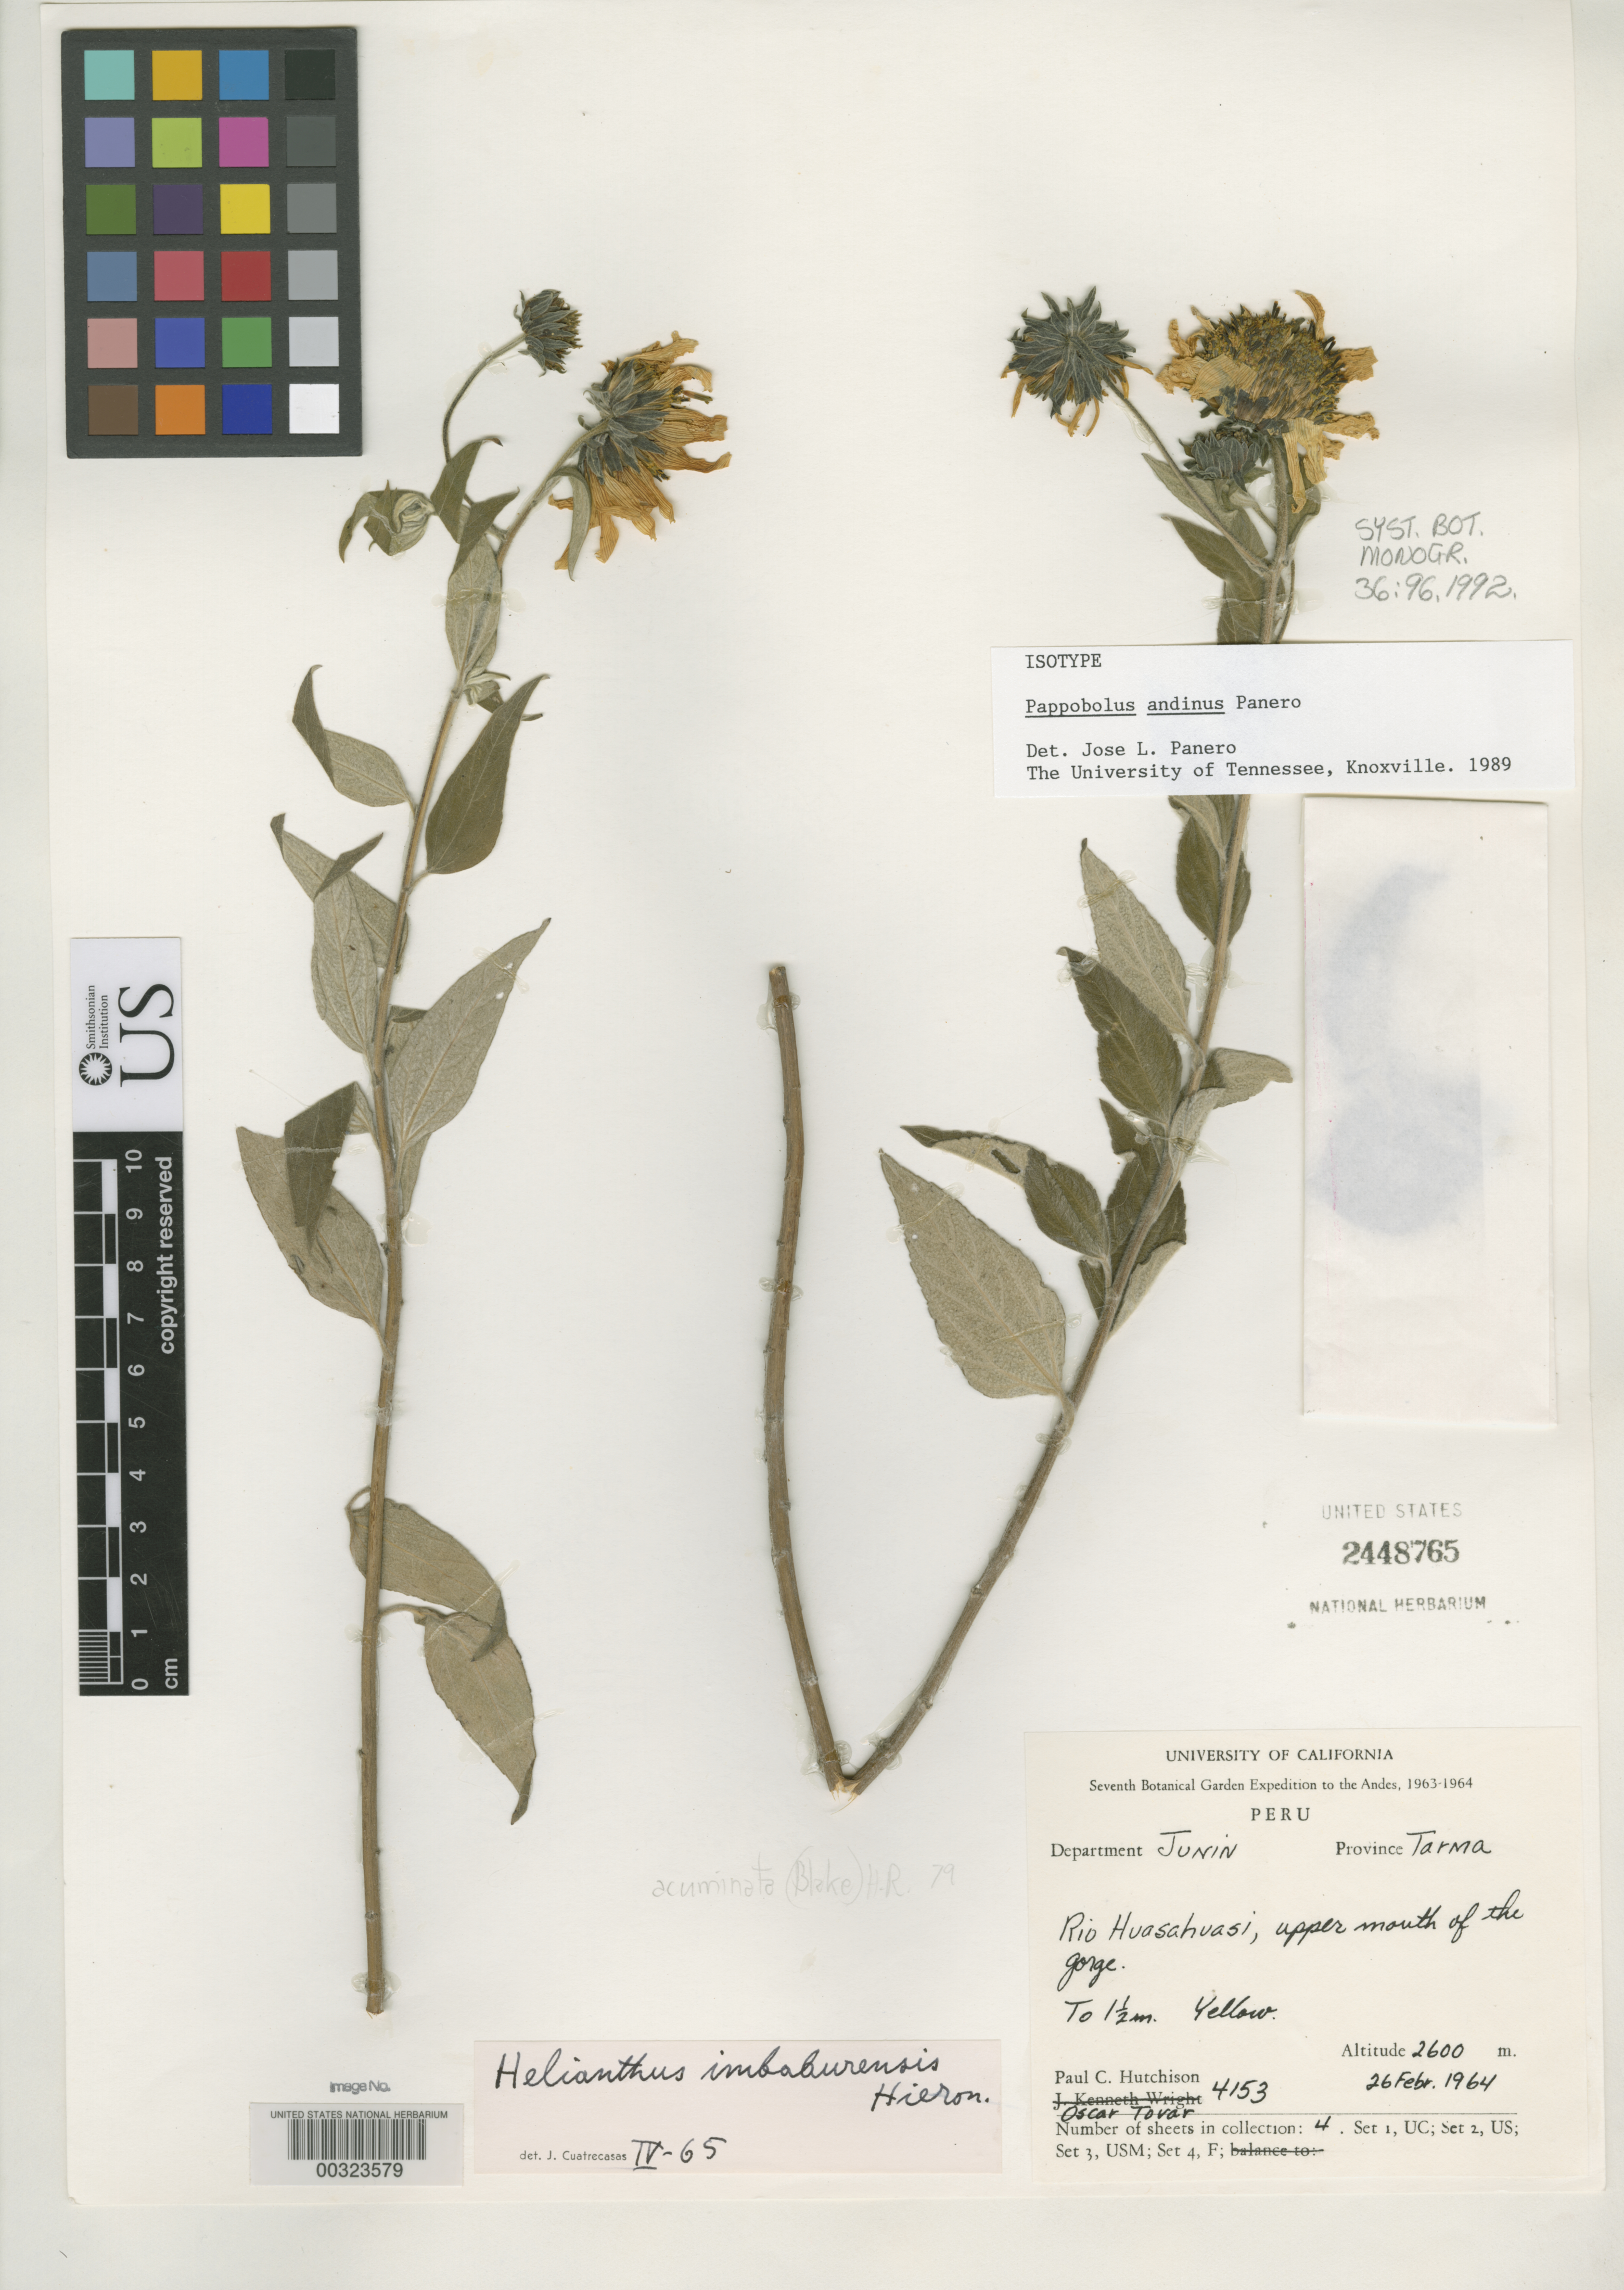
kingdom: Plantae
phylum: Tracheophyta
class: Magnoliopsida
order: Asterales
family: Asteraceae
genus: Pappobolus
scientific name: Pappobolus andinus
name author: Panero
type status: Isotype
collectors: P. C. Hutchison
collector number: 4153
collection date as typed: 26 Feb 1964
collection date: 1964-02-26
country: Peru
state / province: Junín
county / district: Tarma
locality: Rio Huasahuasi, upper mouth of gorge.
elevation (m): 3400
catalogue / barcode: US 2448765